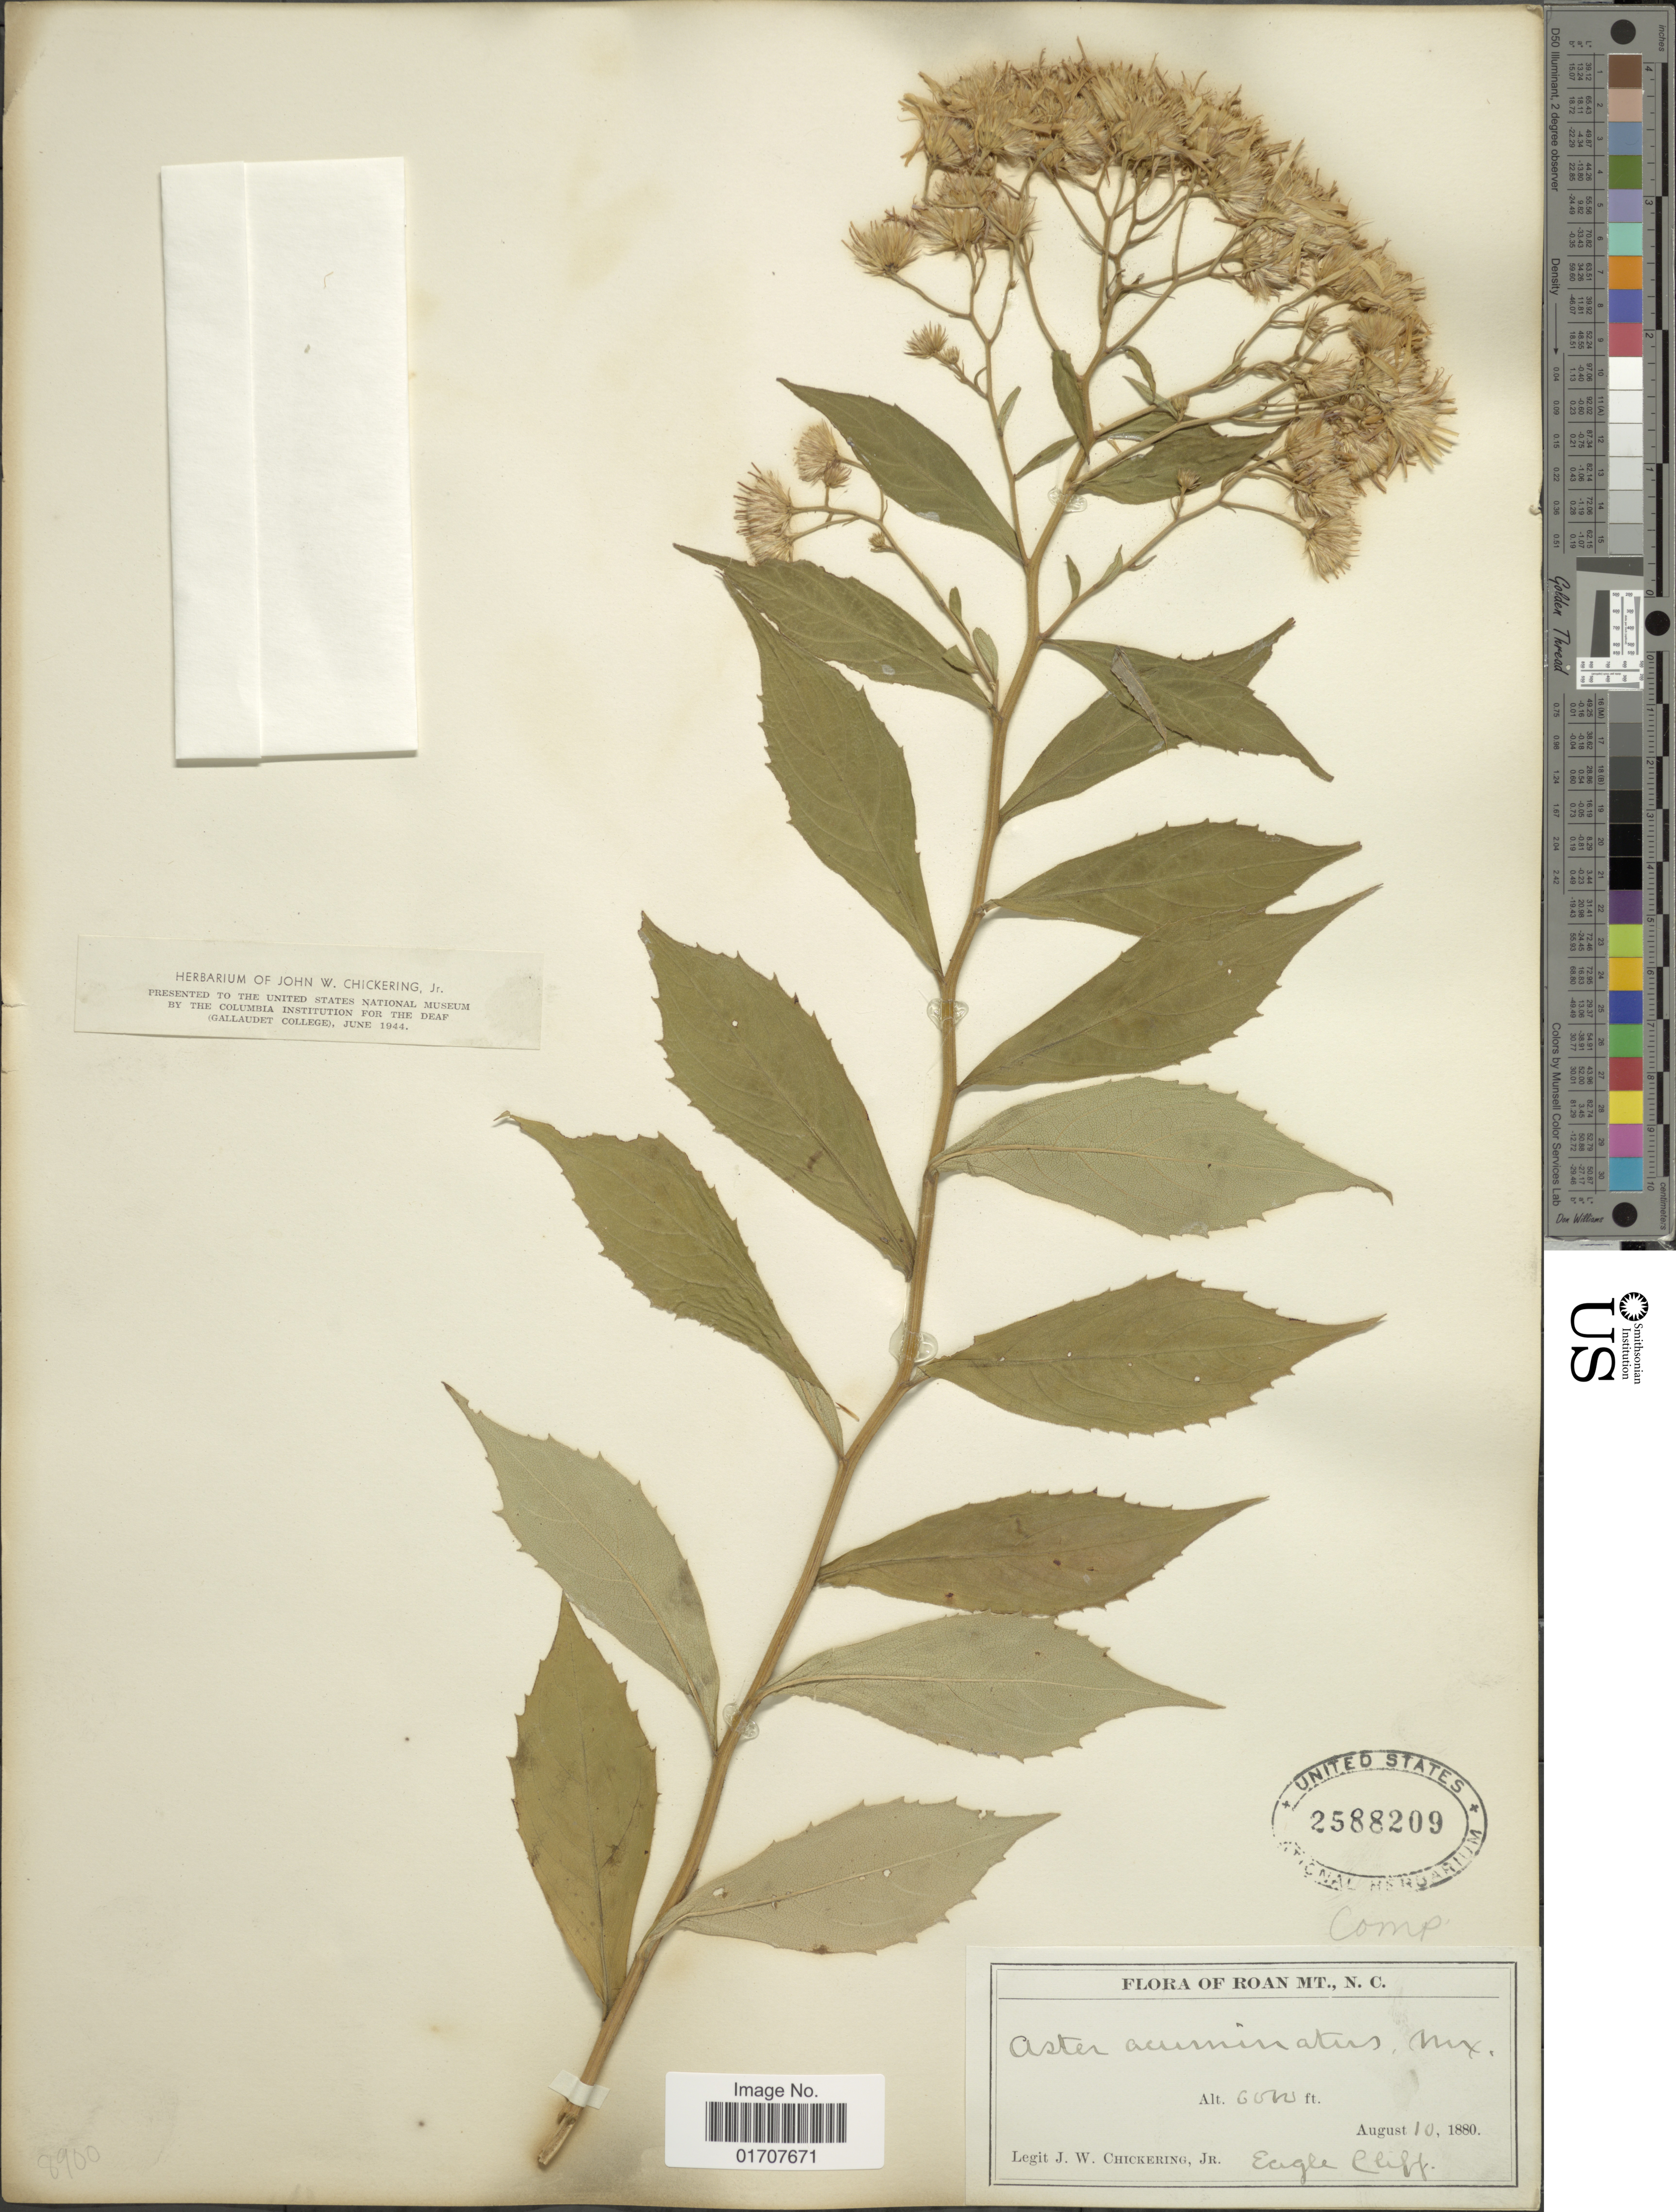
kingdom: Plantae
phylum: Tracheophyta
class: Magnoliopsida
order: Asterales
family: Asteraceae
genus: Oclemena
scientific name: Oclemena acuminata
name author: (Michx.) Greene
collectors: J. W. Chickering Jr.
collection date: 1880-08-10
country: United States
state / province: North Carolina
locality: Roan Mt., Eagle Clift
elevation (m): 1829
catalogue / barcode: US 2588209